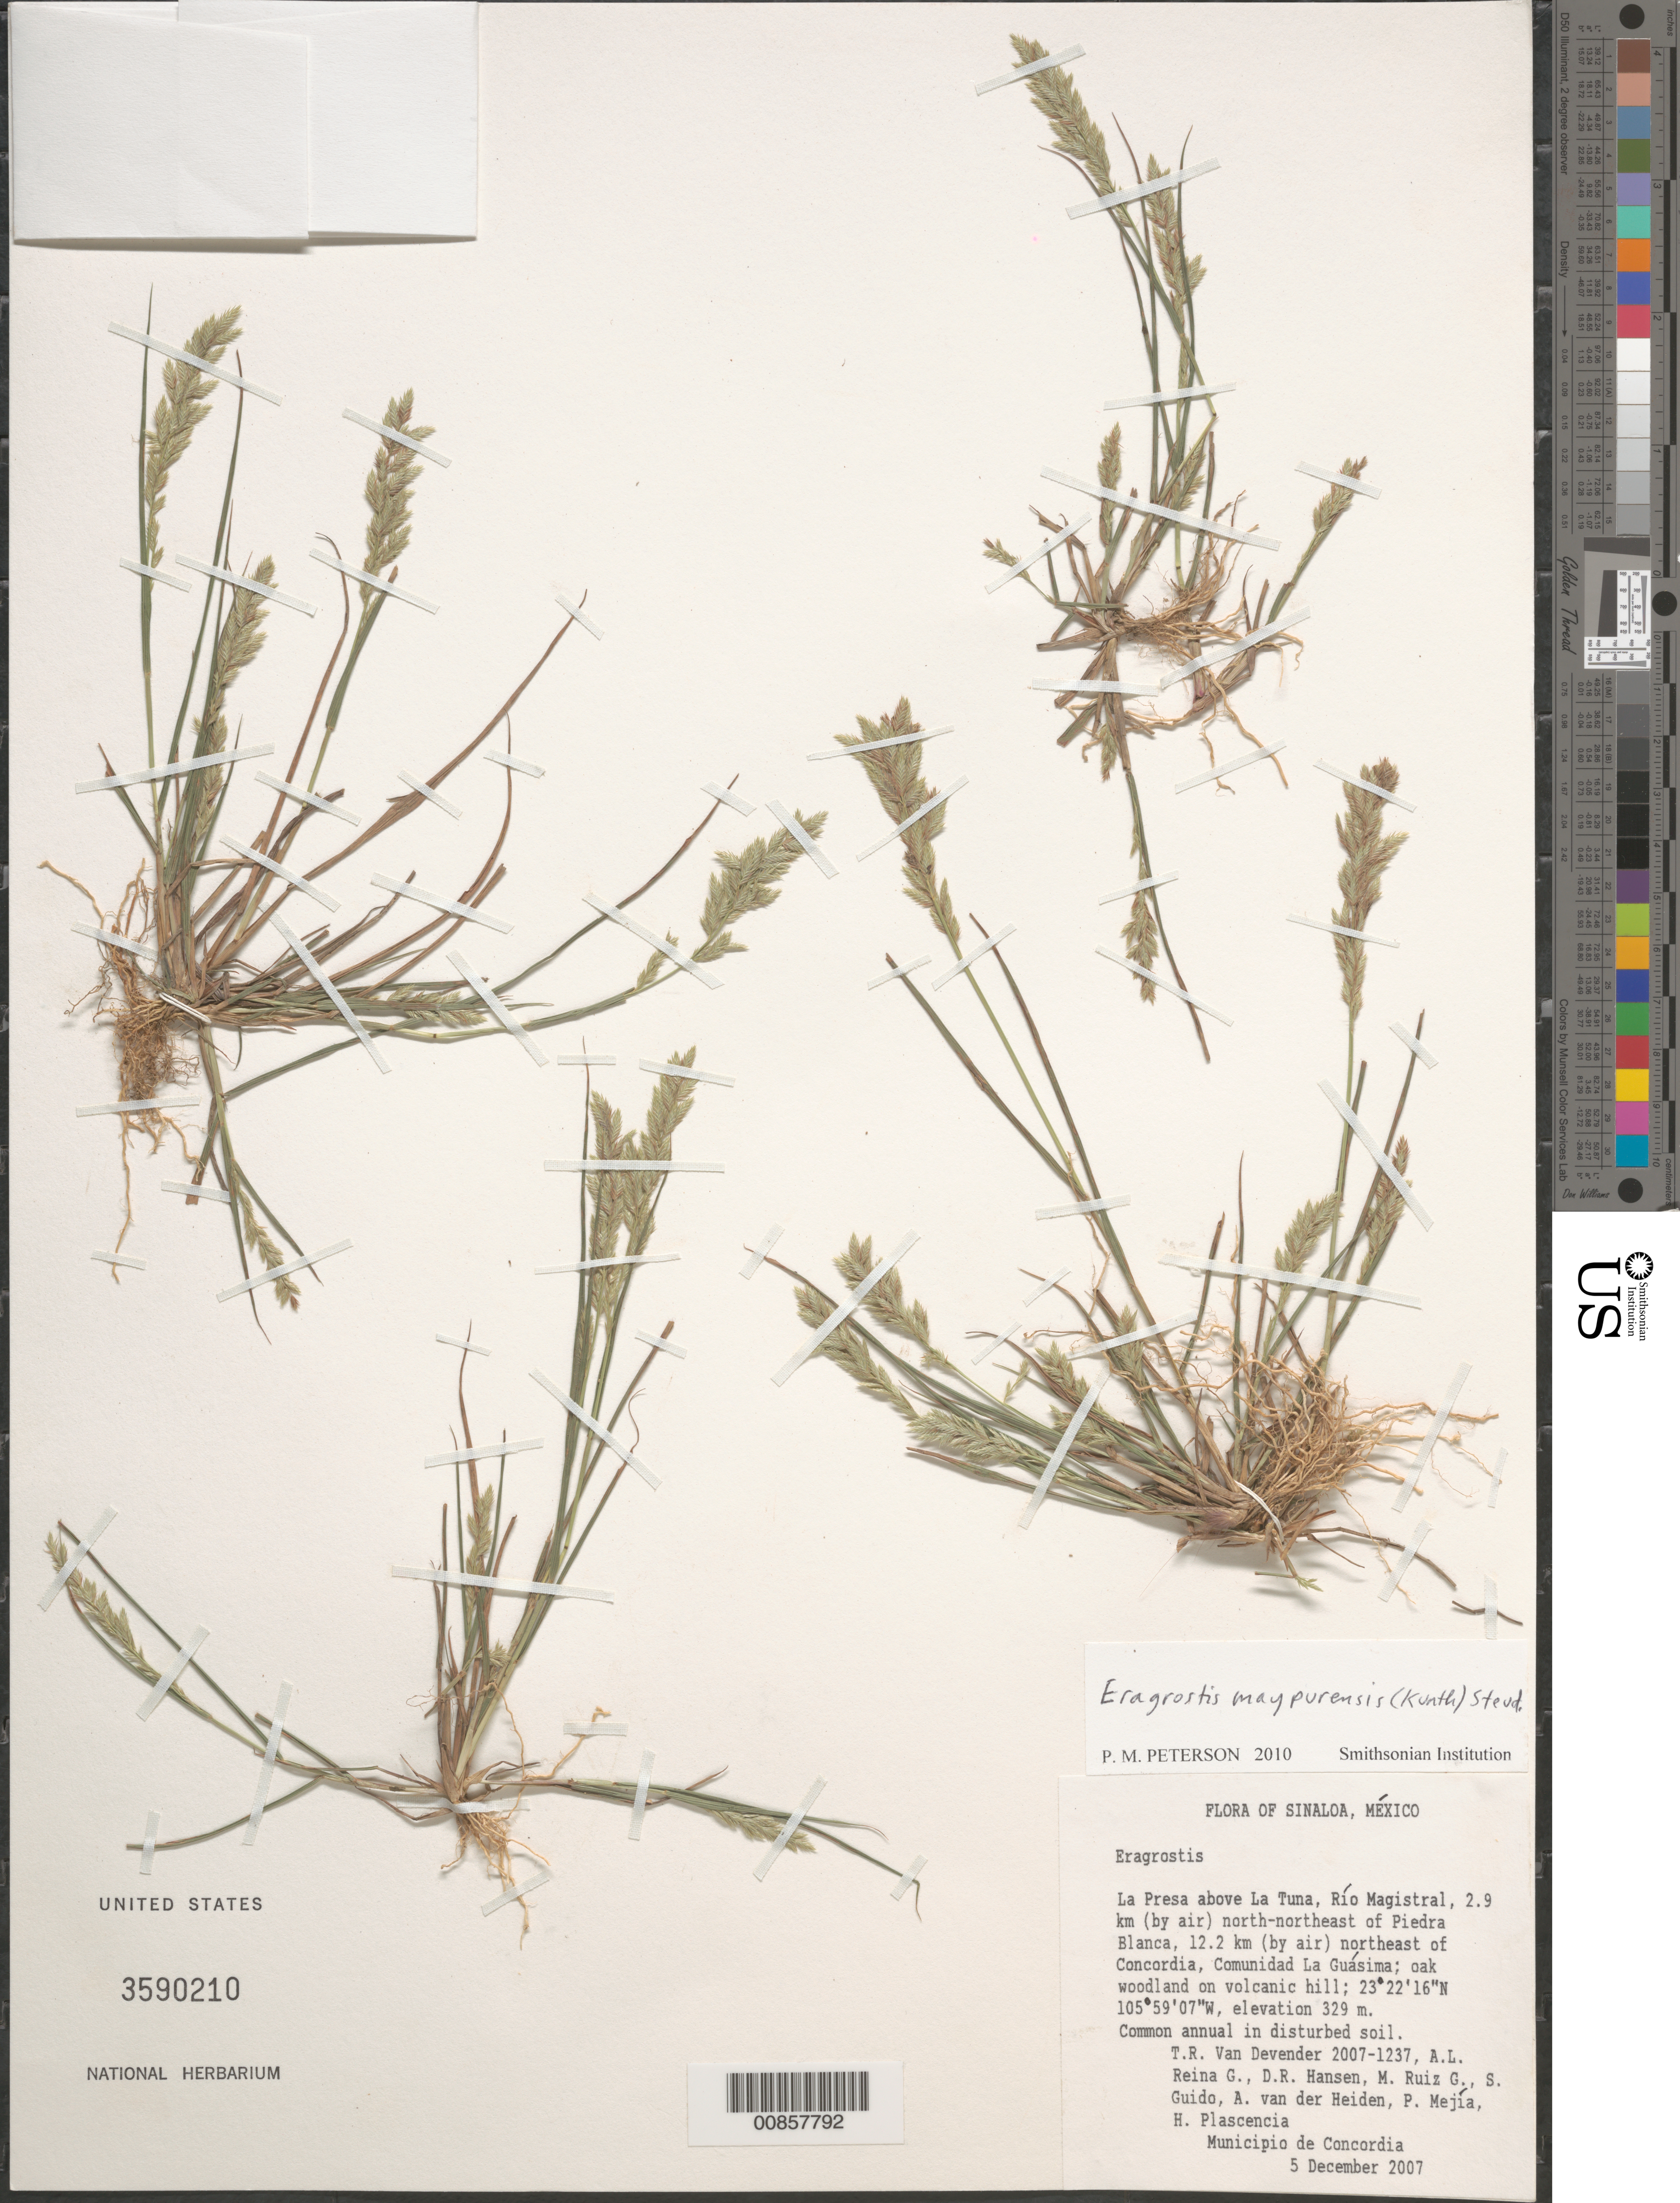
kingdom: Plantae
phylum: Tracheophyta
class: Liliopsida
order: Poales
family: Poaceae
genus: Eragrostis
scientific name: Eragrostis maypurensis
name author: (Kunth) Steud.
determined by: Peterson, Paul M., (BOT), Smithsonian Institution - National Museum of Natural History (UNITED STATES)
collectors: T. R. Van Devender, A. L. Reina G., D. R. Hansen, M. Ruiz G., S. Guido S., A. M. van der Heiden, P. Mejía & H. Plascencia G.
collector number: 2007-1237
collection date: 2007-12-05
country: Mexico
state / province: Sinaloa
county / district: Concordia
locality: La Presa above La Tuna, Río Magistral, 2.9 km (by air) NNE of Piedra Blanca, 12.2 km (by air) NE of Concordia, Comundad La Guásima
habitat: Oak woodland on volcanic hill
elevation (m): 329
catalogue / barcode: US 3590210